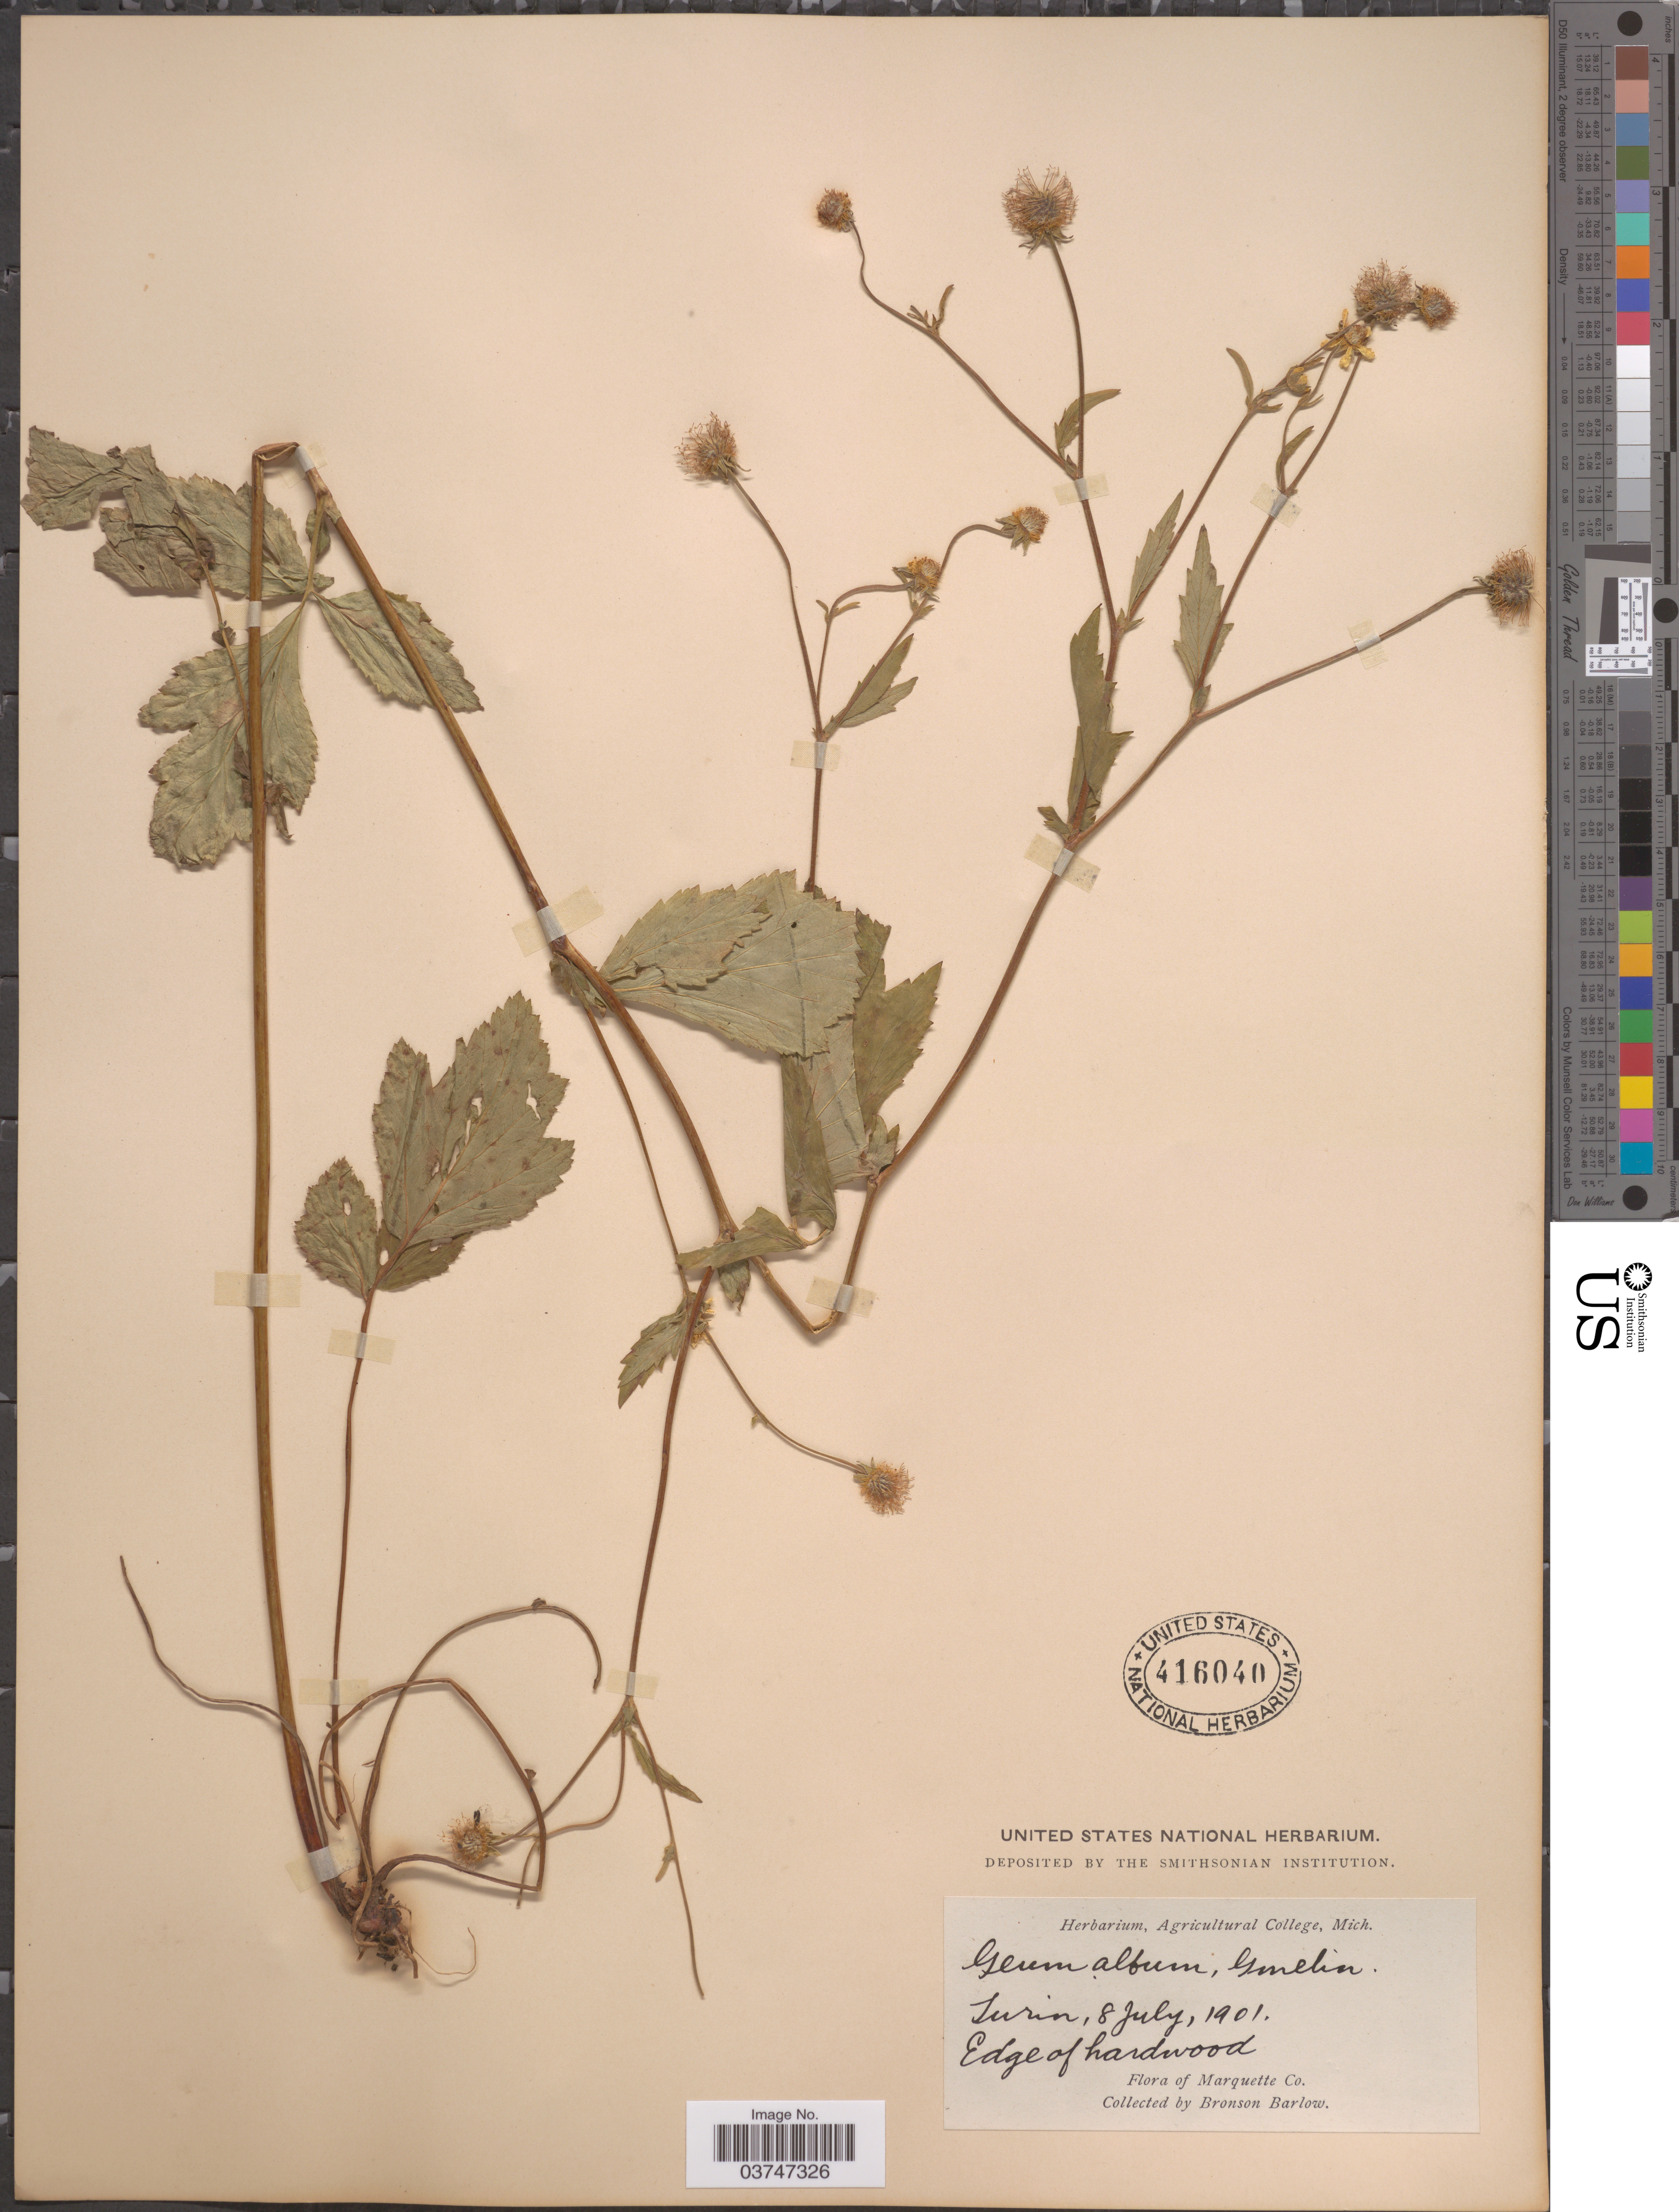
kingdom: Plantae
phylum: Tracheophyta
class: Magnoliopsida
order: Rosales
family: Rosaceae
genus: Geum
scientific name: Geum canadense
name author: Jacq.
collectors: Barlow, B.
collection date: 1901-07-08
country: United States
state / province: Michigan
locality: Turin. Marquette Co.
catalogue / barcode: US 416040